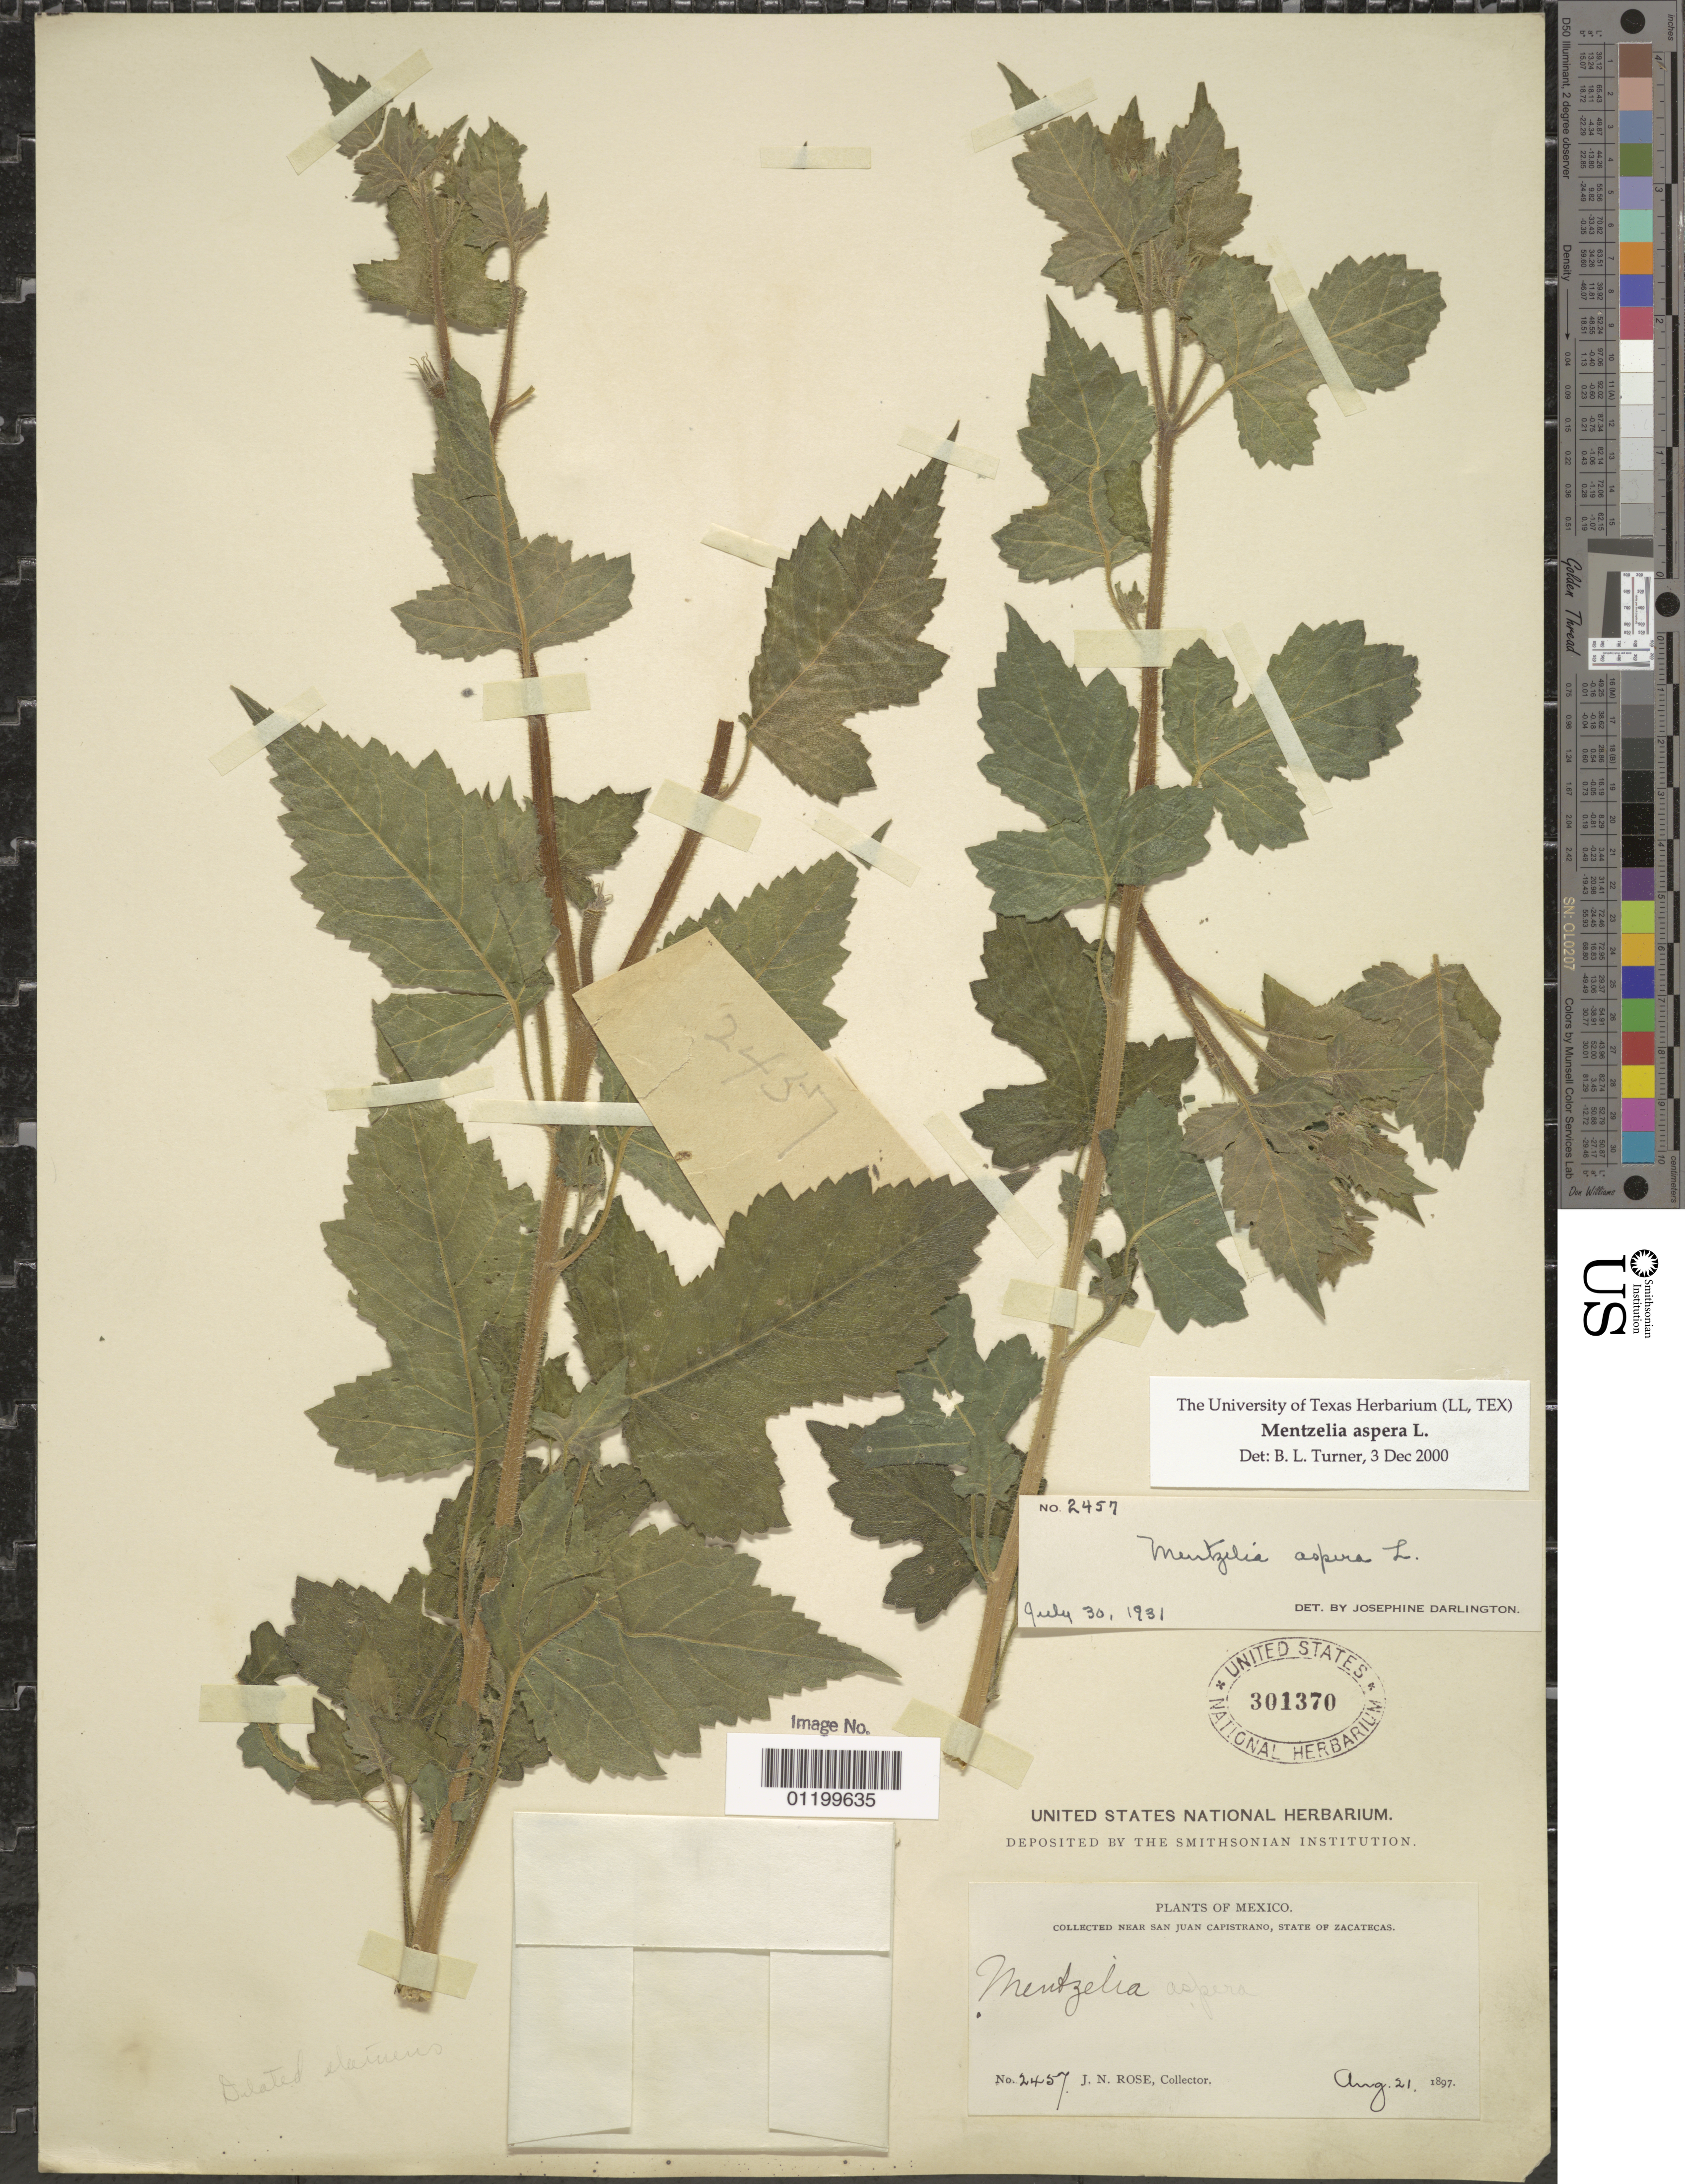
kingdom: Plantae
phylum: Tracheophyta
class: Magnoliopsida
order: Cornales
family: Loasaceae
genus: Mentzelia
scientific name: Mentzelia aspera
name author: L.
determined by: Turner, B. L.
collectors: J. N. Rose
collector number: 2457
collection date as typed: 21 Aug 1897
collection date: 1897-08-21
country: Mexico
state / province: Zacatecas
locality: Near San Juan Capistrano.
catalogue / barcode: US 301370